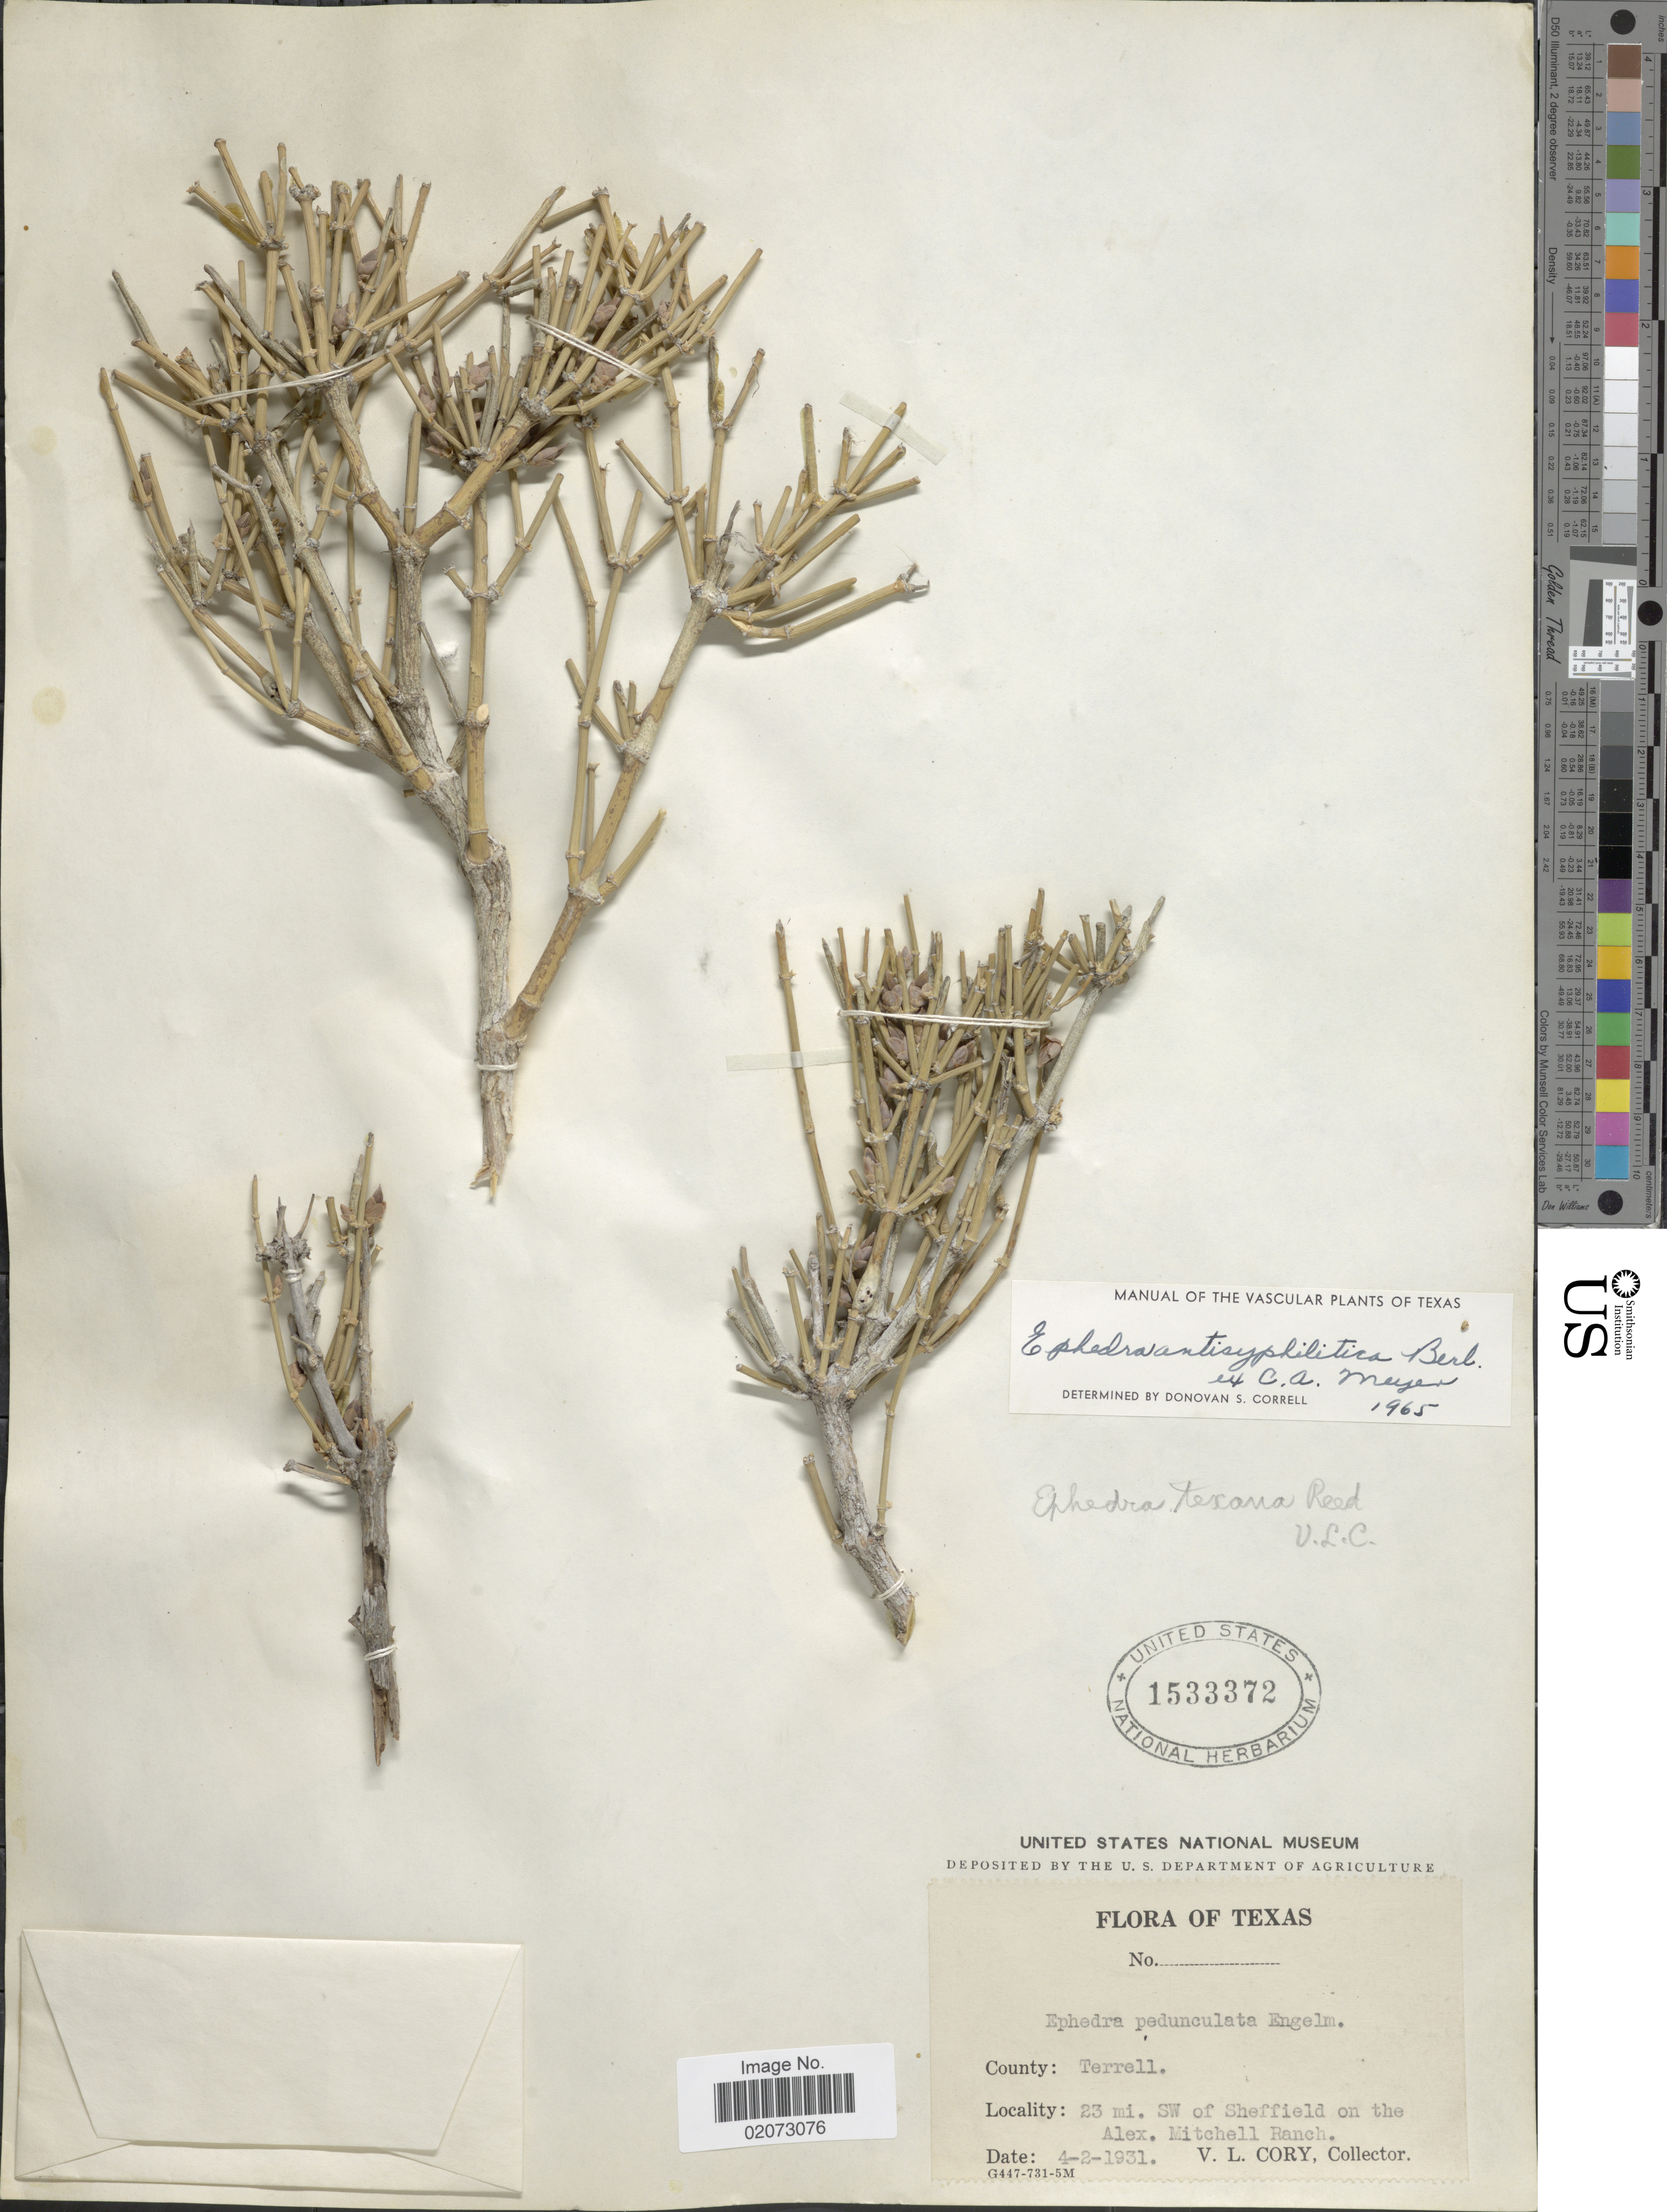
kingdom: Plantae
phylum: Tracheophyta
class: Gnetopsida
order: Ephedrales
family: Ephedraceae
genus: Ephedra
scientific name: Ephedra antisyphilitica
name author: Berland. ex C.A. Mey.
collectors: V. Cory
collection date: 1931-04-02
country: United States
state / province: Texas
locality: Texas. Terrell. 23 mi. SW of Sheffield on the Alex. Mitchell Ranch.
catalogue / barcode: US 1533372